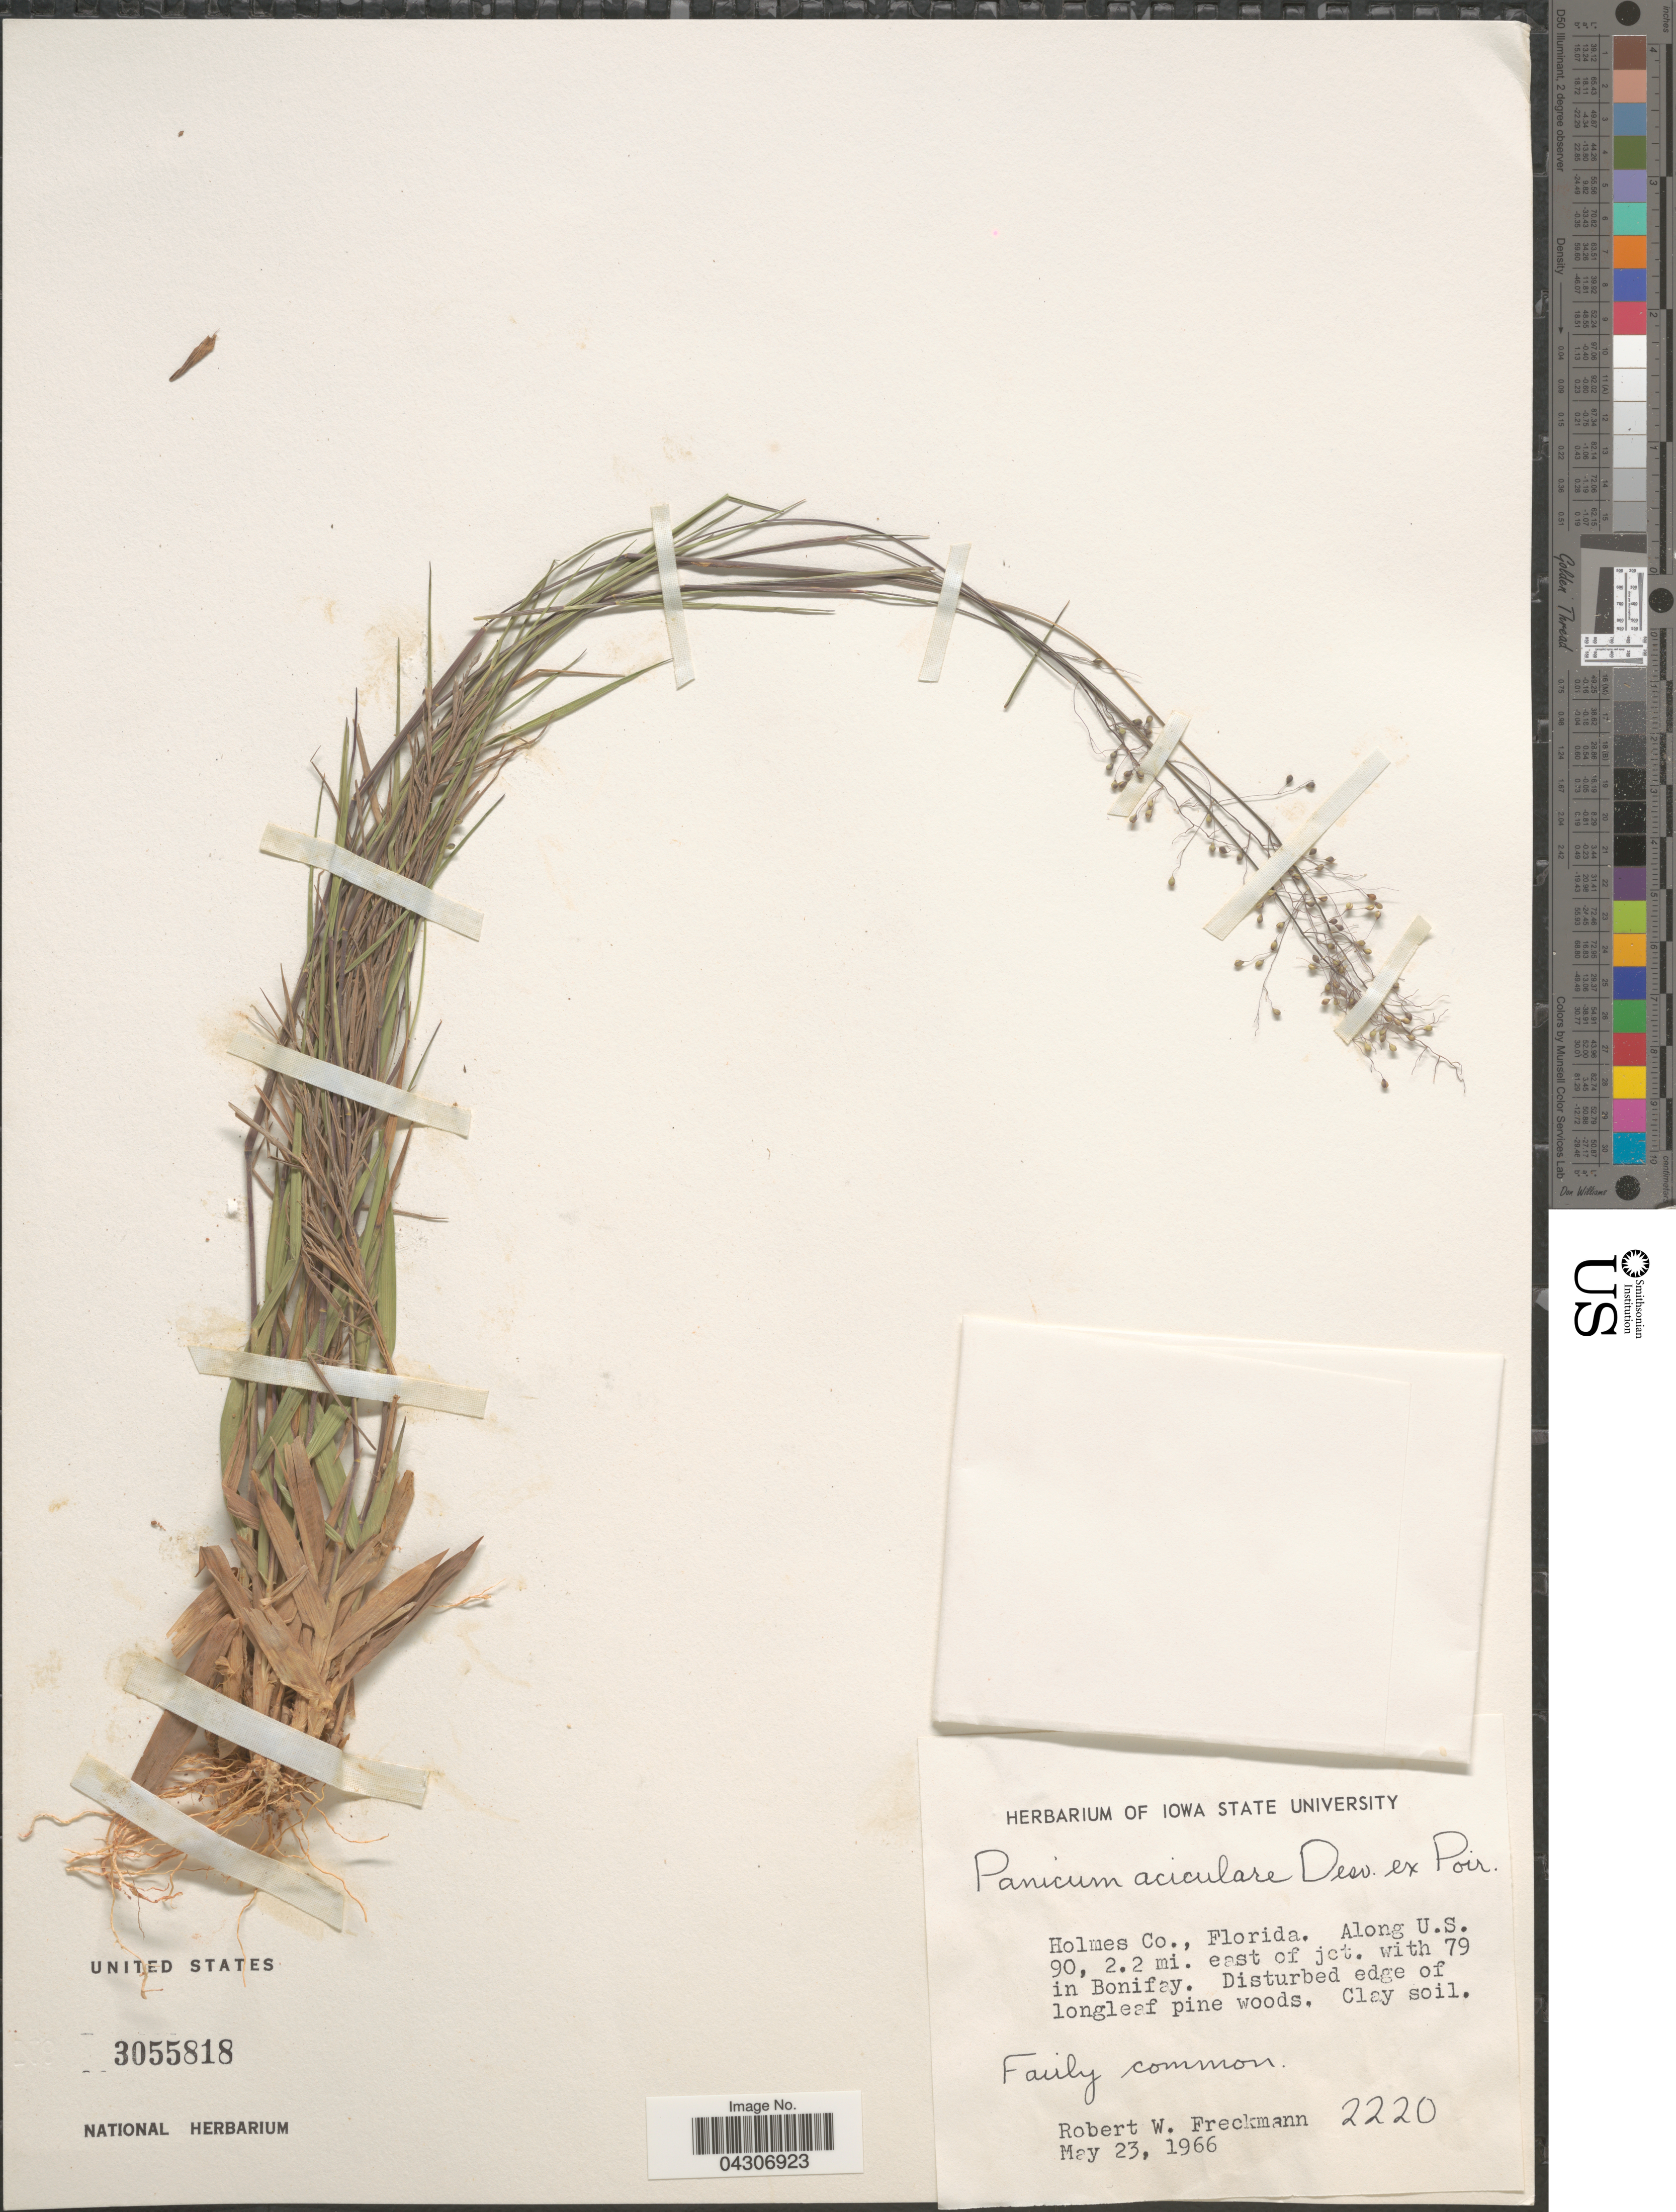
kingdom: Plantae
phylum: Tracheophyta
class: Liliopsida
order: Poales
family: Poaceae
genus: Dichanthelium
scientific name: Dichanthelium aciculare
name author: (Desv. ex Poir.) Gould & C.A. Clark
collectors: R. Freckmann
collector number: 2220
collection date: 1966-05-23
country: United States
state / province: Florida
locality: Holmes Co. Along U.S. 90, 2.2 mi. east of jct. with 79 in Bonifay.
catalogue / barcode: US 3055818